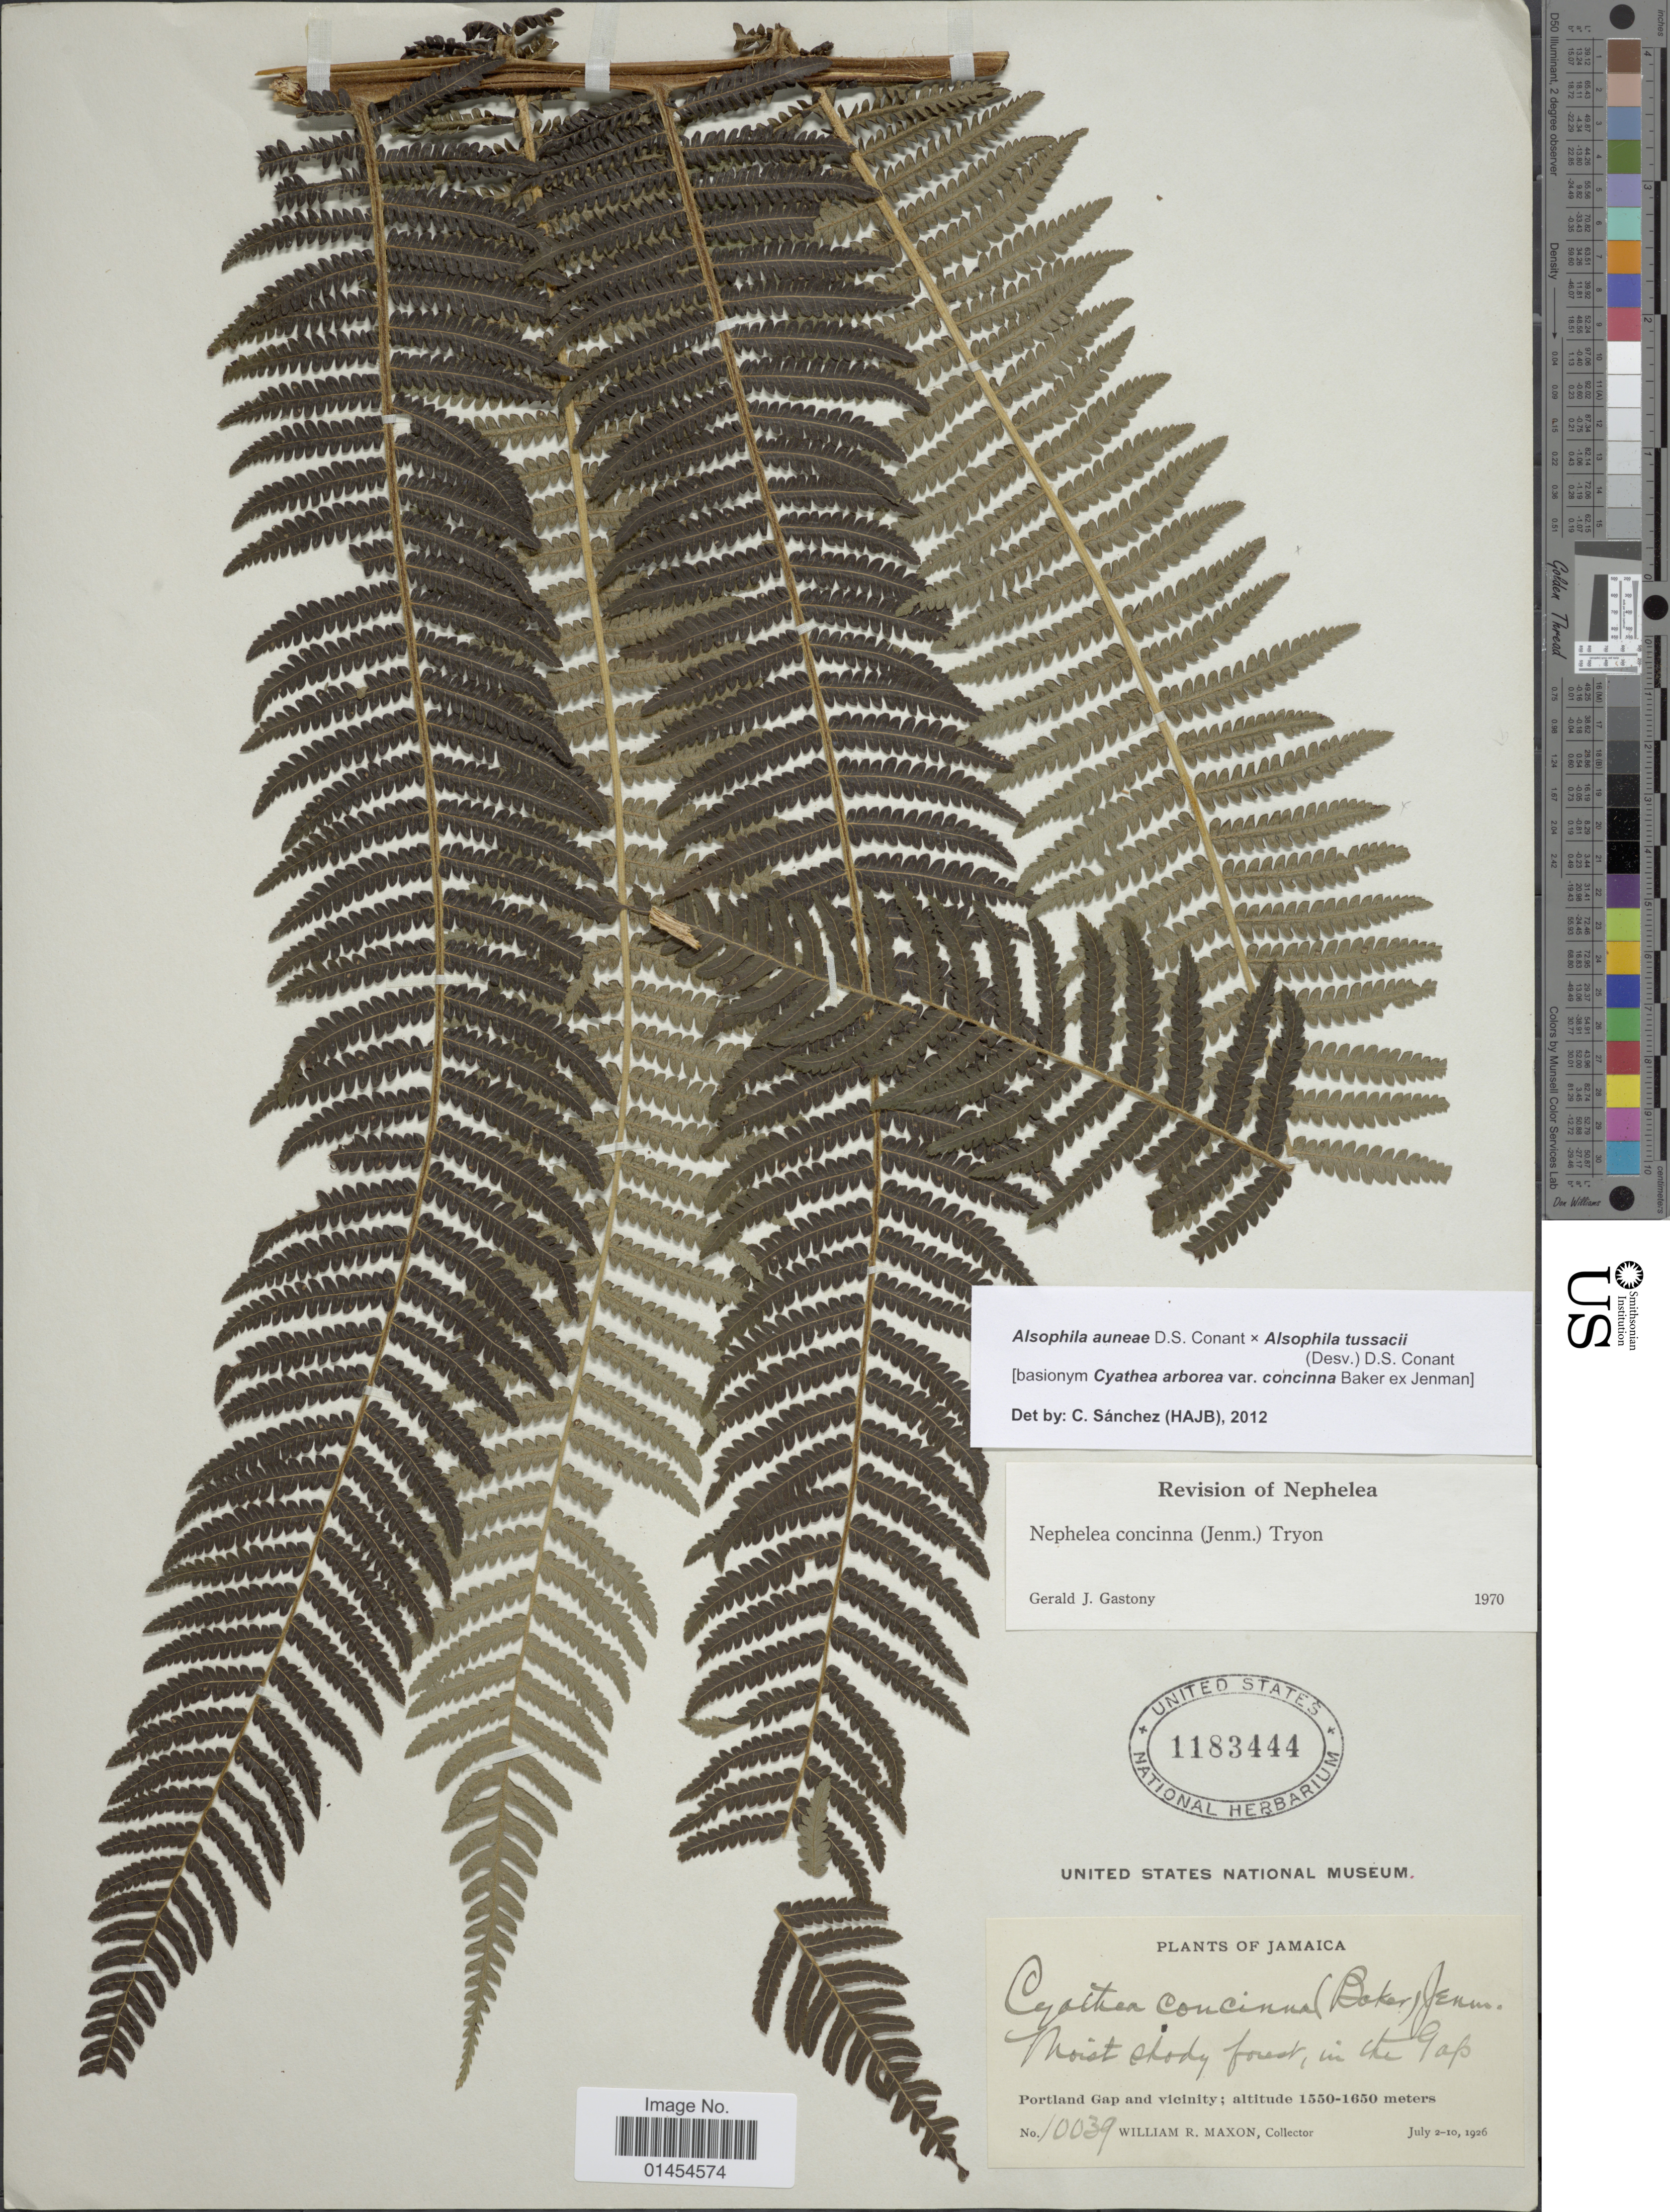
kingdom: Plantae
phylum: Tracheophyta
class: Polypodiopsida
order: Cyatheales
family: Cyatheaceae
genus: Alsophila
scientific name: Alsophila auneae x A. tussacii (Desv.) D.S. Conant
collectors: W. R. Maxon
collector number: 10039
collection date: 1926-07-02/1926-07-10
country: Jamaica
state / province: Portland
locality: Portland Gap and vicinity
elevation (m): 1550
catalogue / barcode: US 1183444